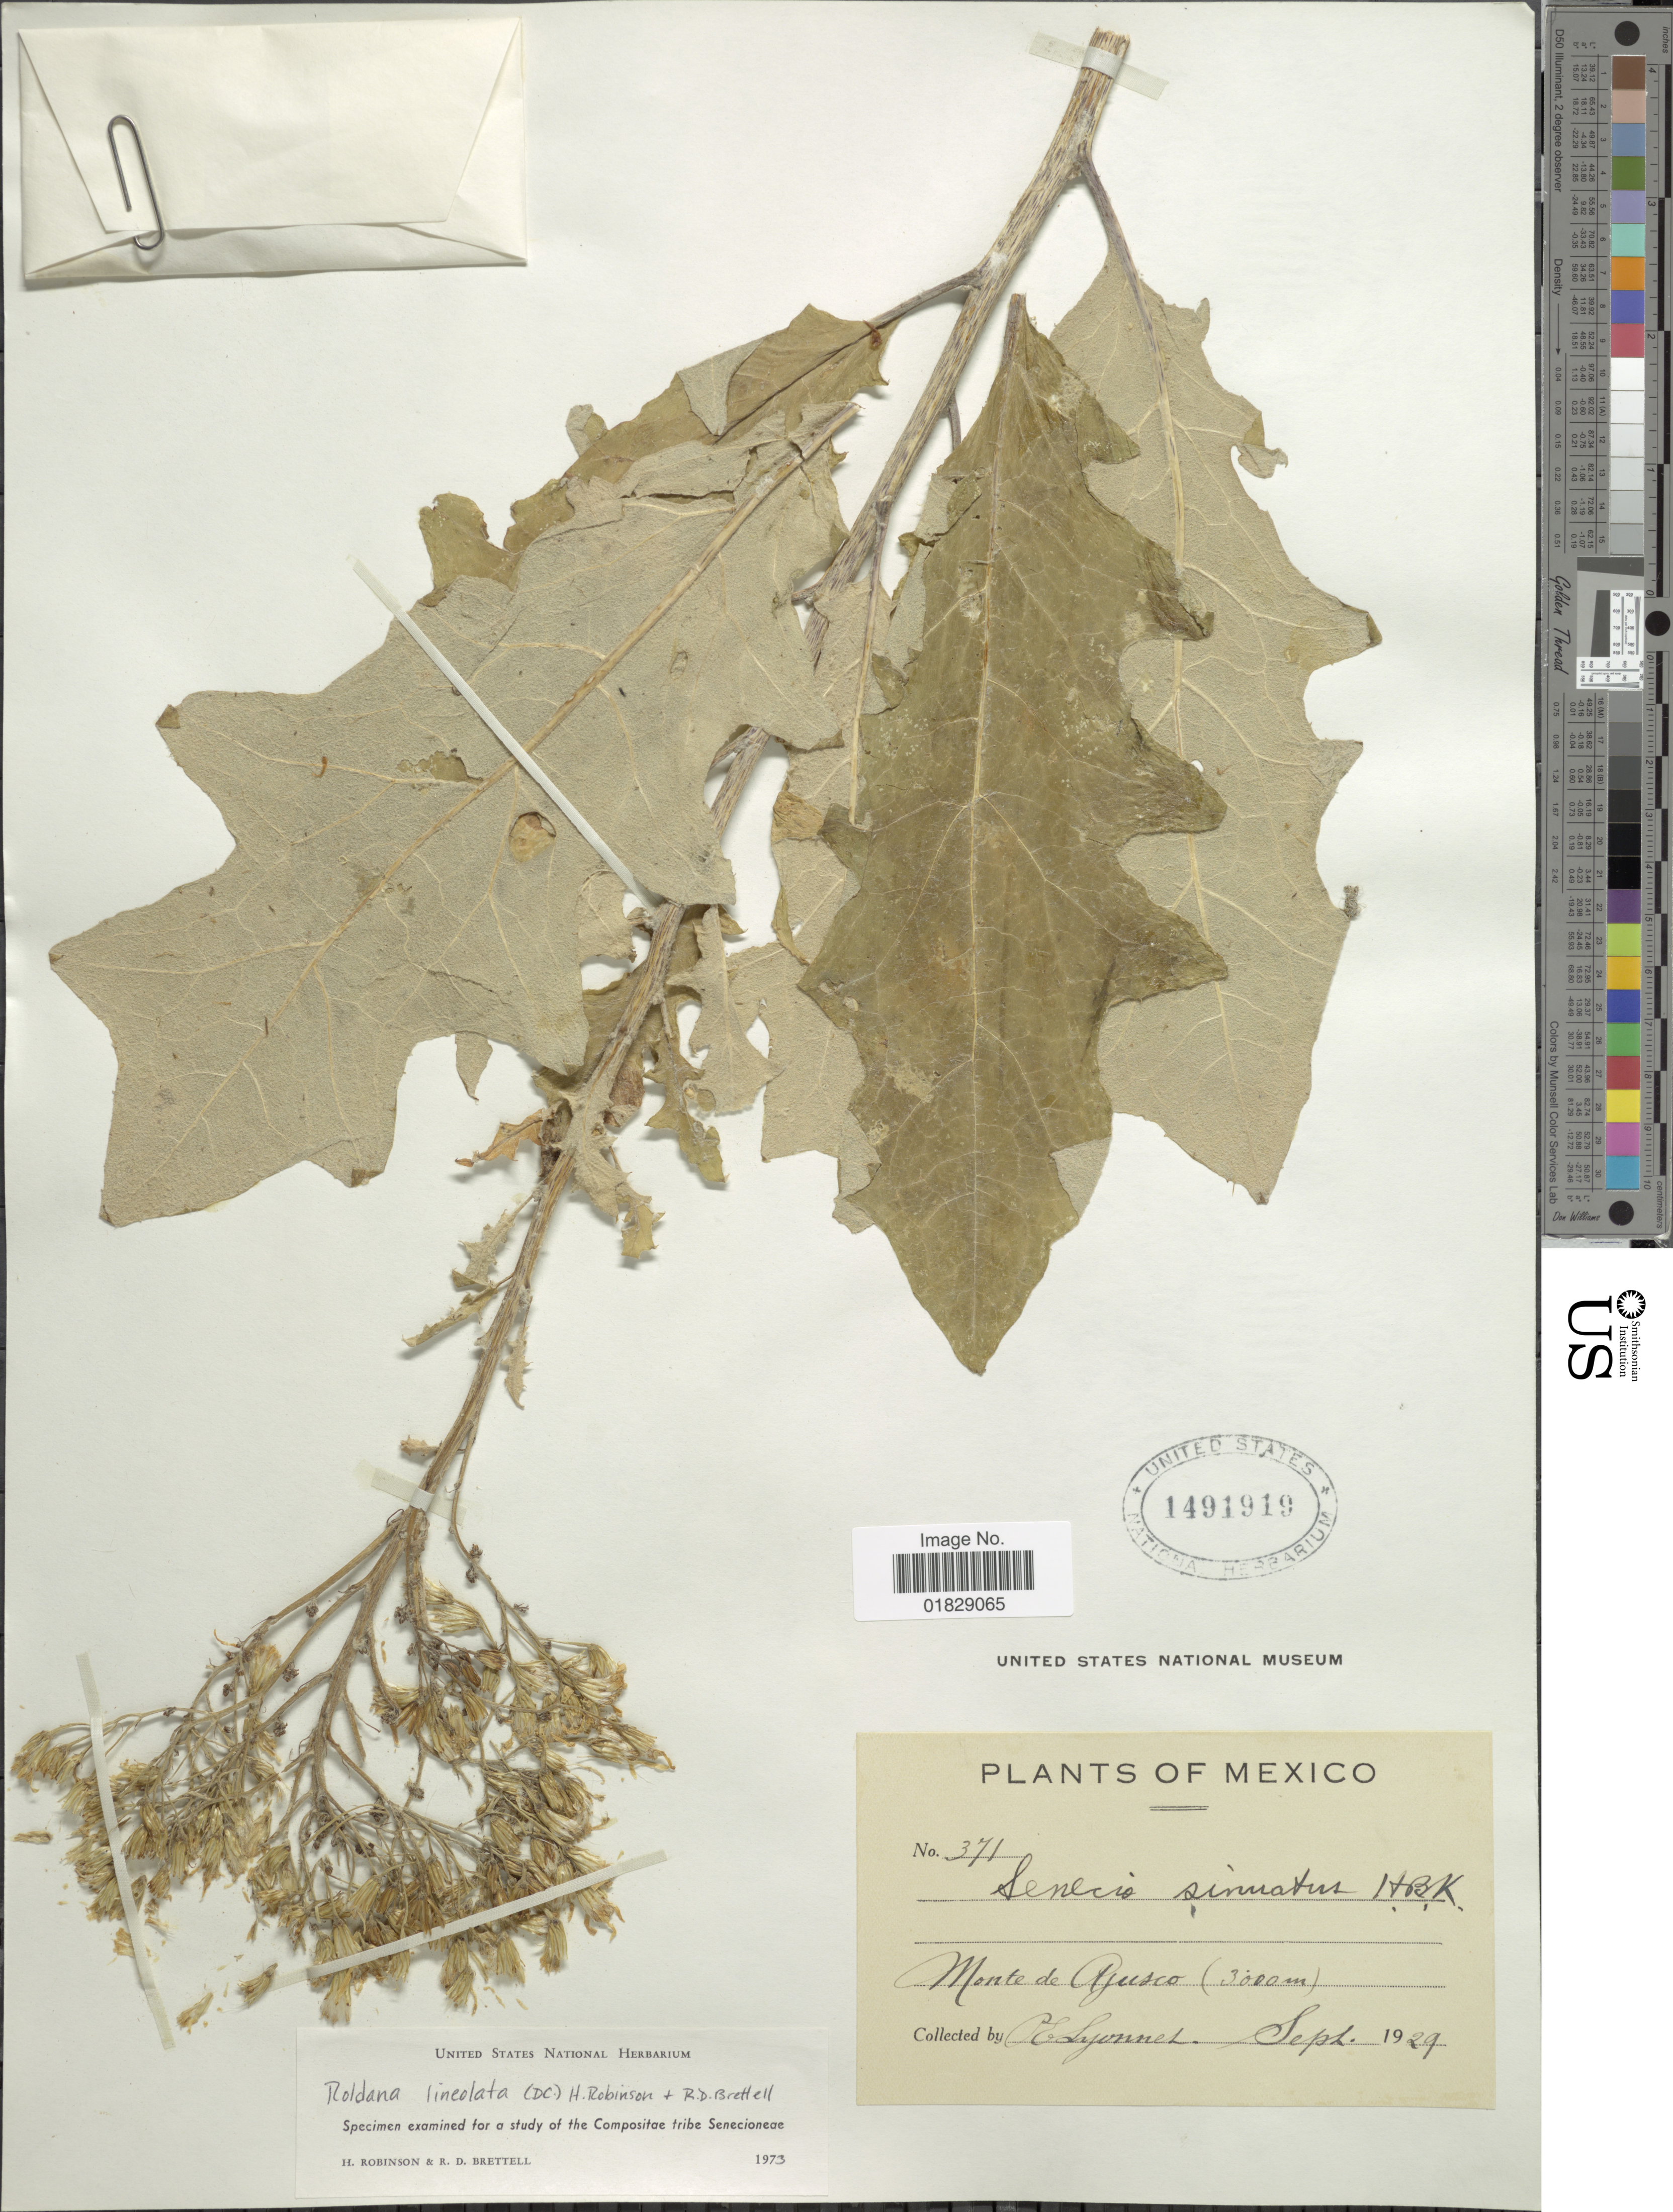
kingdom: Plantae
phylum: Tracheophyta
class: Magnoliopsida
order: Asterales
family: Asteraceae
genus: Roldana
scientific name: Roldana sinuata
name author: B.L. Turner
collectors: P. Lyonnet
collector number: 371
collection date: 1929-09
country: Mexico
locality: Mote de Ajusco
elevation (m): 3000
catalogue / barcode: US 1491919